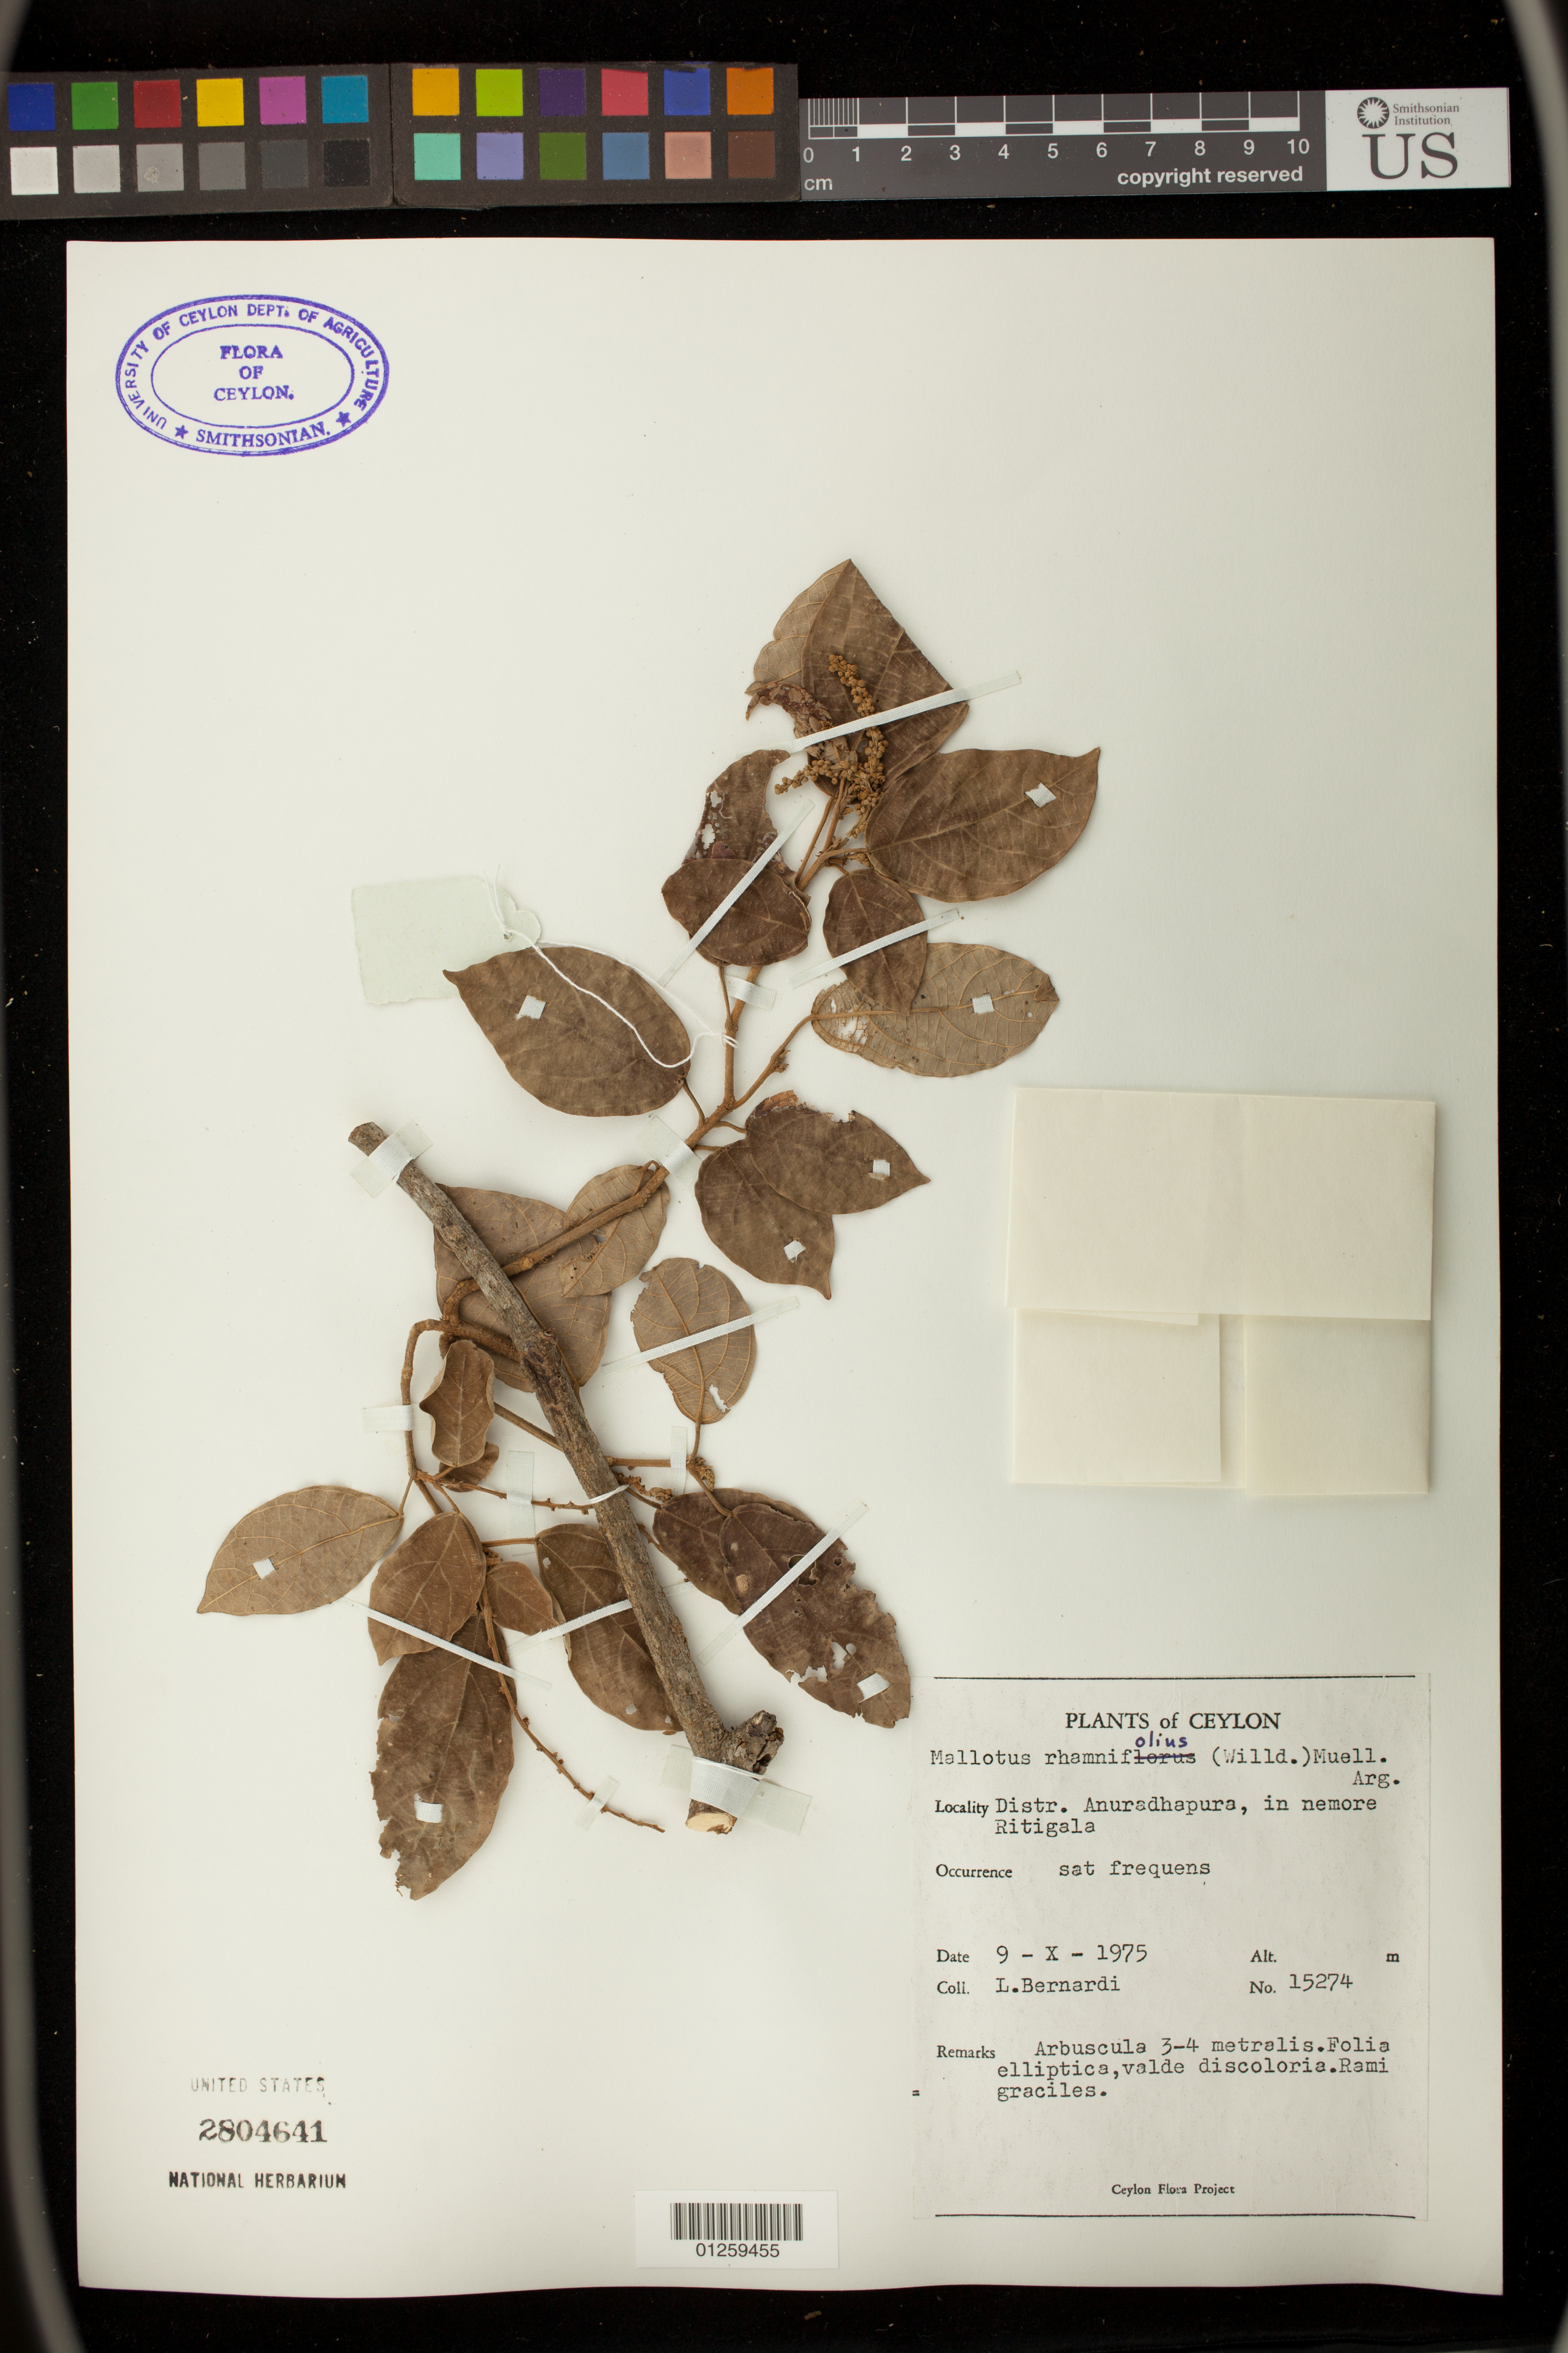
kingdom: Plantae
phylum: Tracheophyta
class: Magnoliopsida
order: Malpighiales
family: Euphorbiaceae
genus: Mallotus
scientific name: Mallotus rhamnifolius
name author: (Willd.) Müll. Arg.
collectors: L. Bernardi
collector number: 15274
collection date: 1975-10-09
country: Sri Lanka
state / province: North Central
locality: Dist. Anuradhapura, in nemore Ritigala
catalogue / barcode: US 2804641